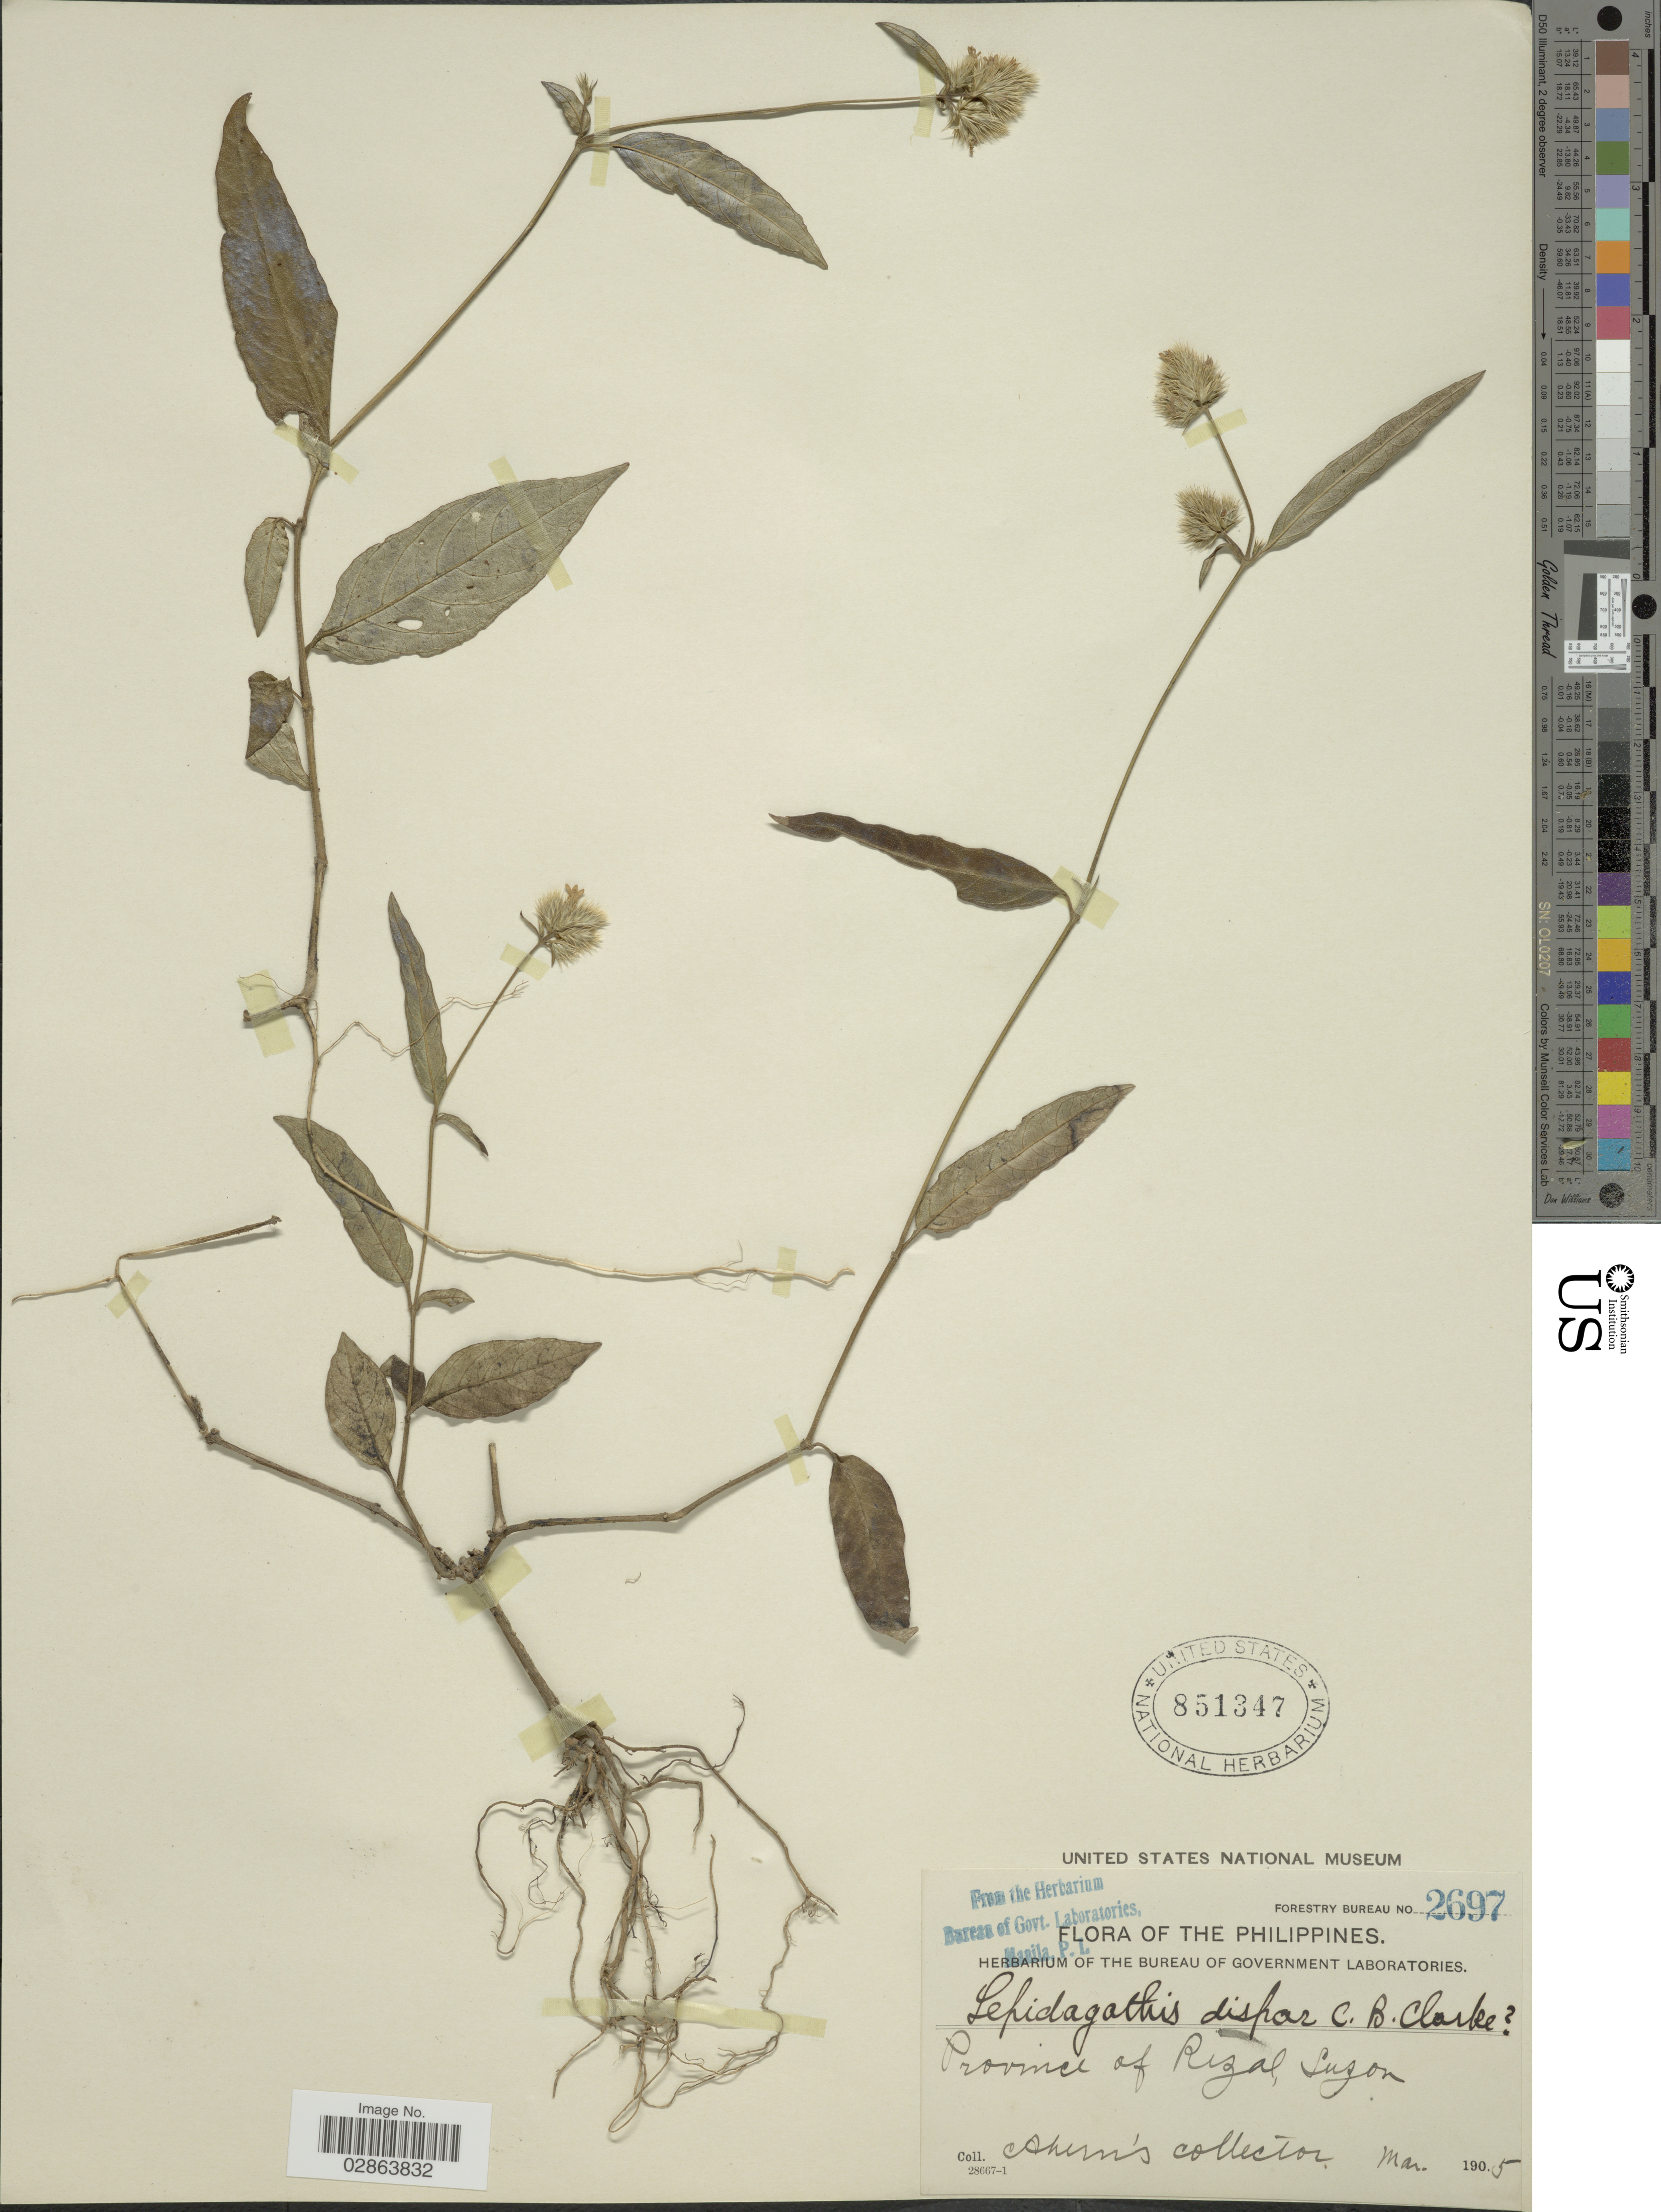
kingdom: Plantae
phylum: Tracheophyta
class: Magnoliopsida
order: Lamiales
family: Acanthaceae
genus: Lepidagathis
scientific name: Lepidagathis dispar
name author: C.B. Clarke ex Merr. & Merritt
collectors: Ahern's collector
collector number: Forestry Bureau 2697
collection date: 1905-03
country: Philippines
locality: Province of Rizal, Luzon.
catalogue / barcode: US 851347